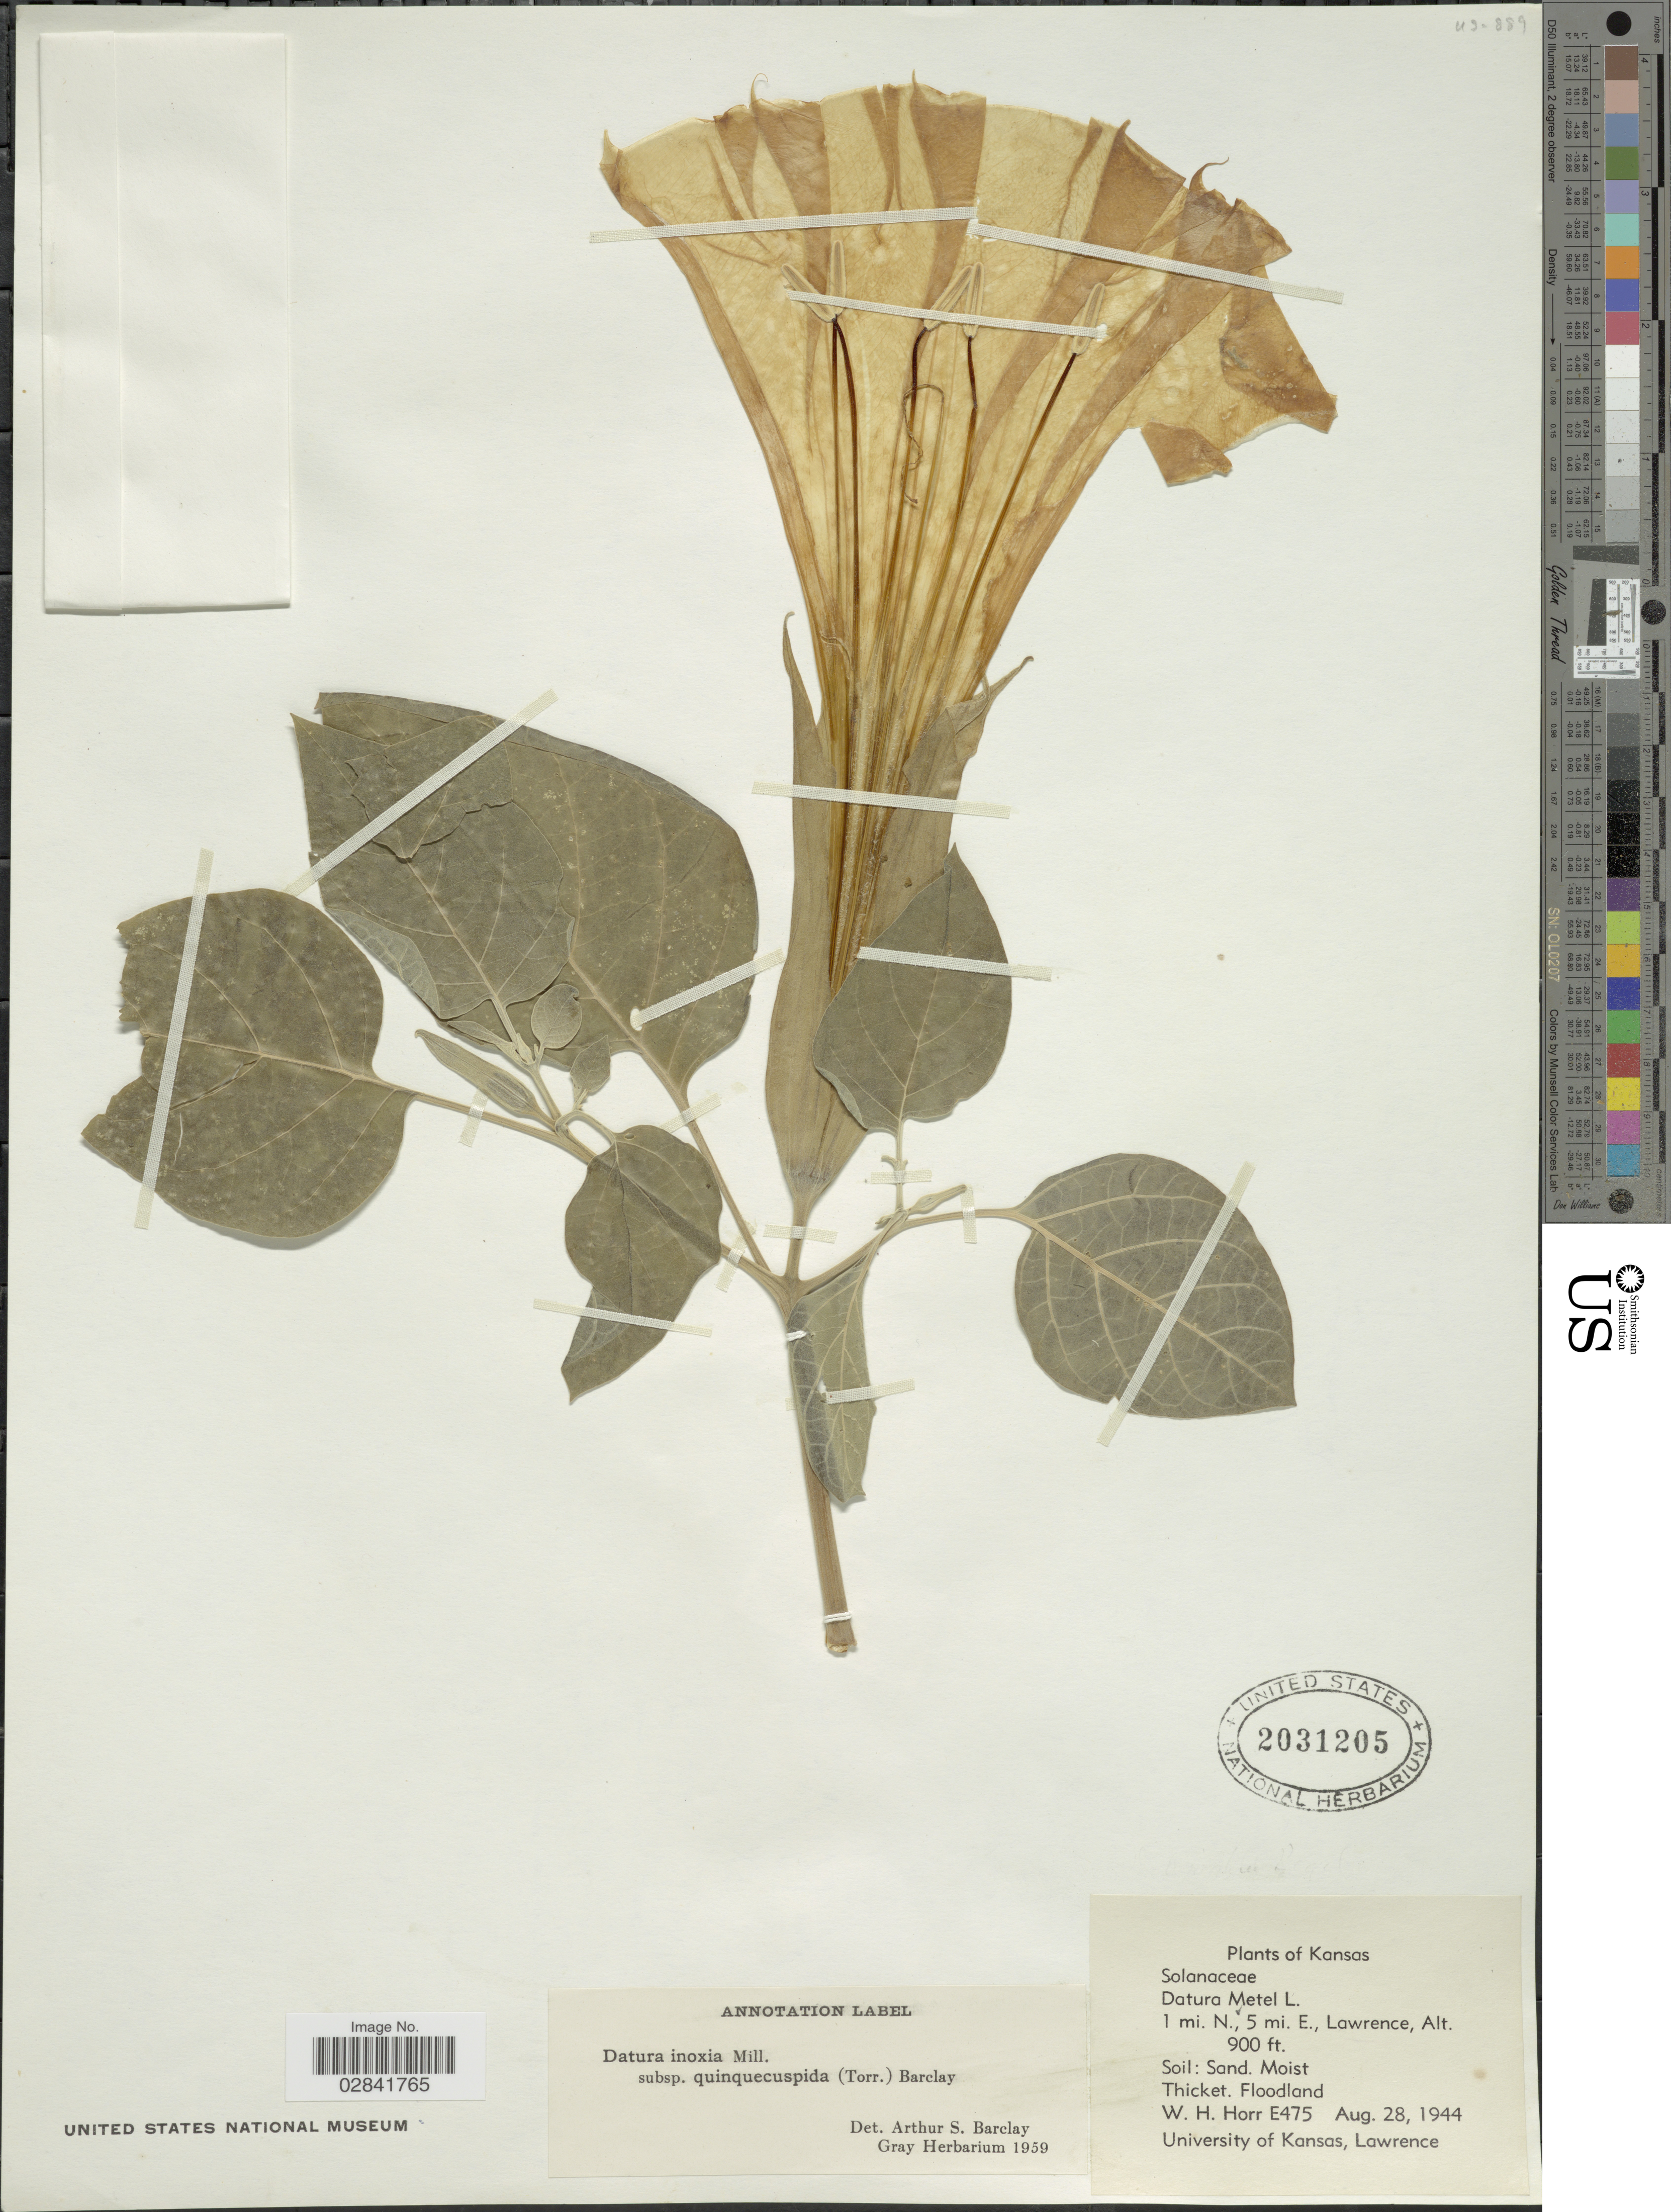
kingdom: Plantae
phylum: Tracheophyta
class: Magnoliopsida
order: Solanales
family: Solanaceae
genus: Datura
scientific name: Datura innoxia subsp. quinquecuspidata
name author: (Torr.) A.S. Barclay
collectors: W. H. Horr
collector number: E475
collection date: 1944-08-28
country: United States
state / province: Kansas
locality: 1 mi. N., 5 mi. E., Lawrence.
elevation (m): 274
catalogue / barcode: US 2031205